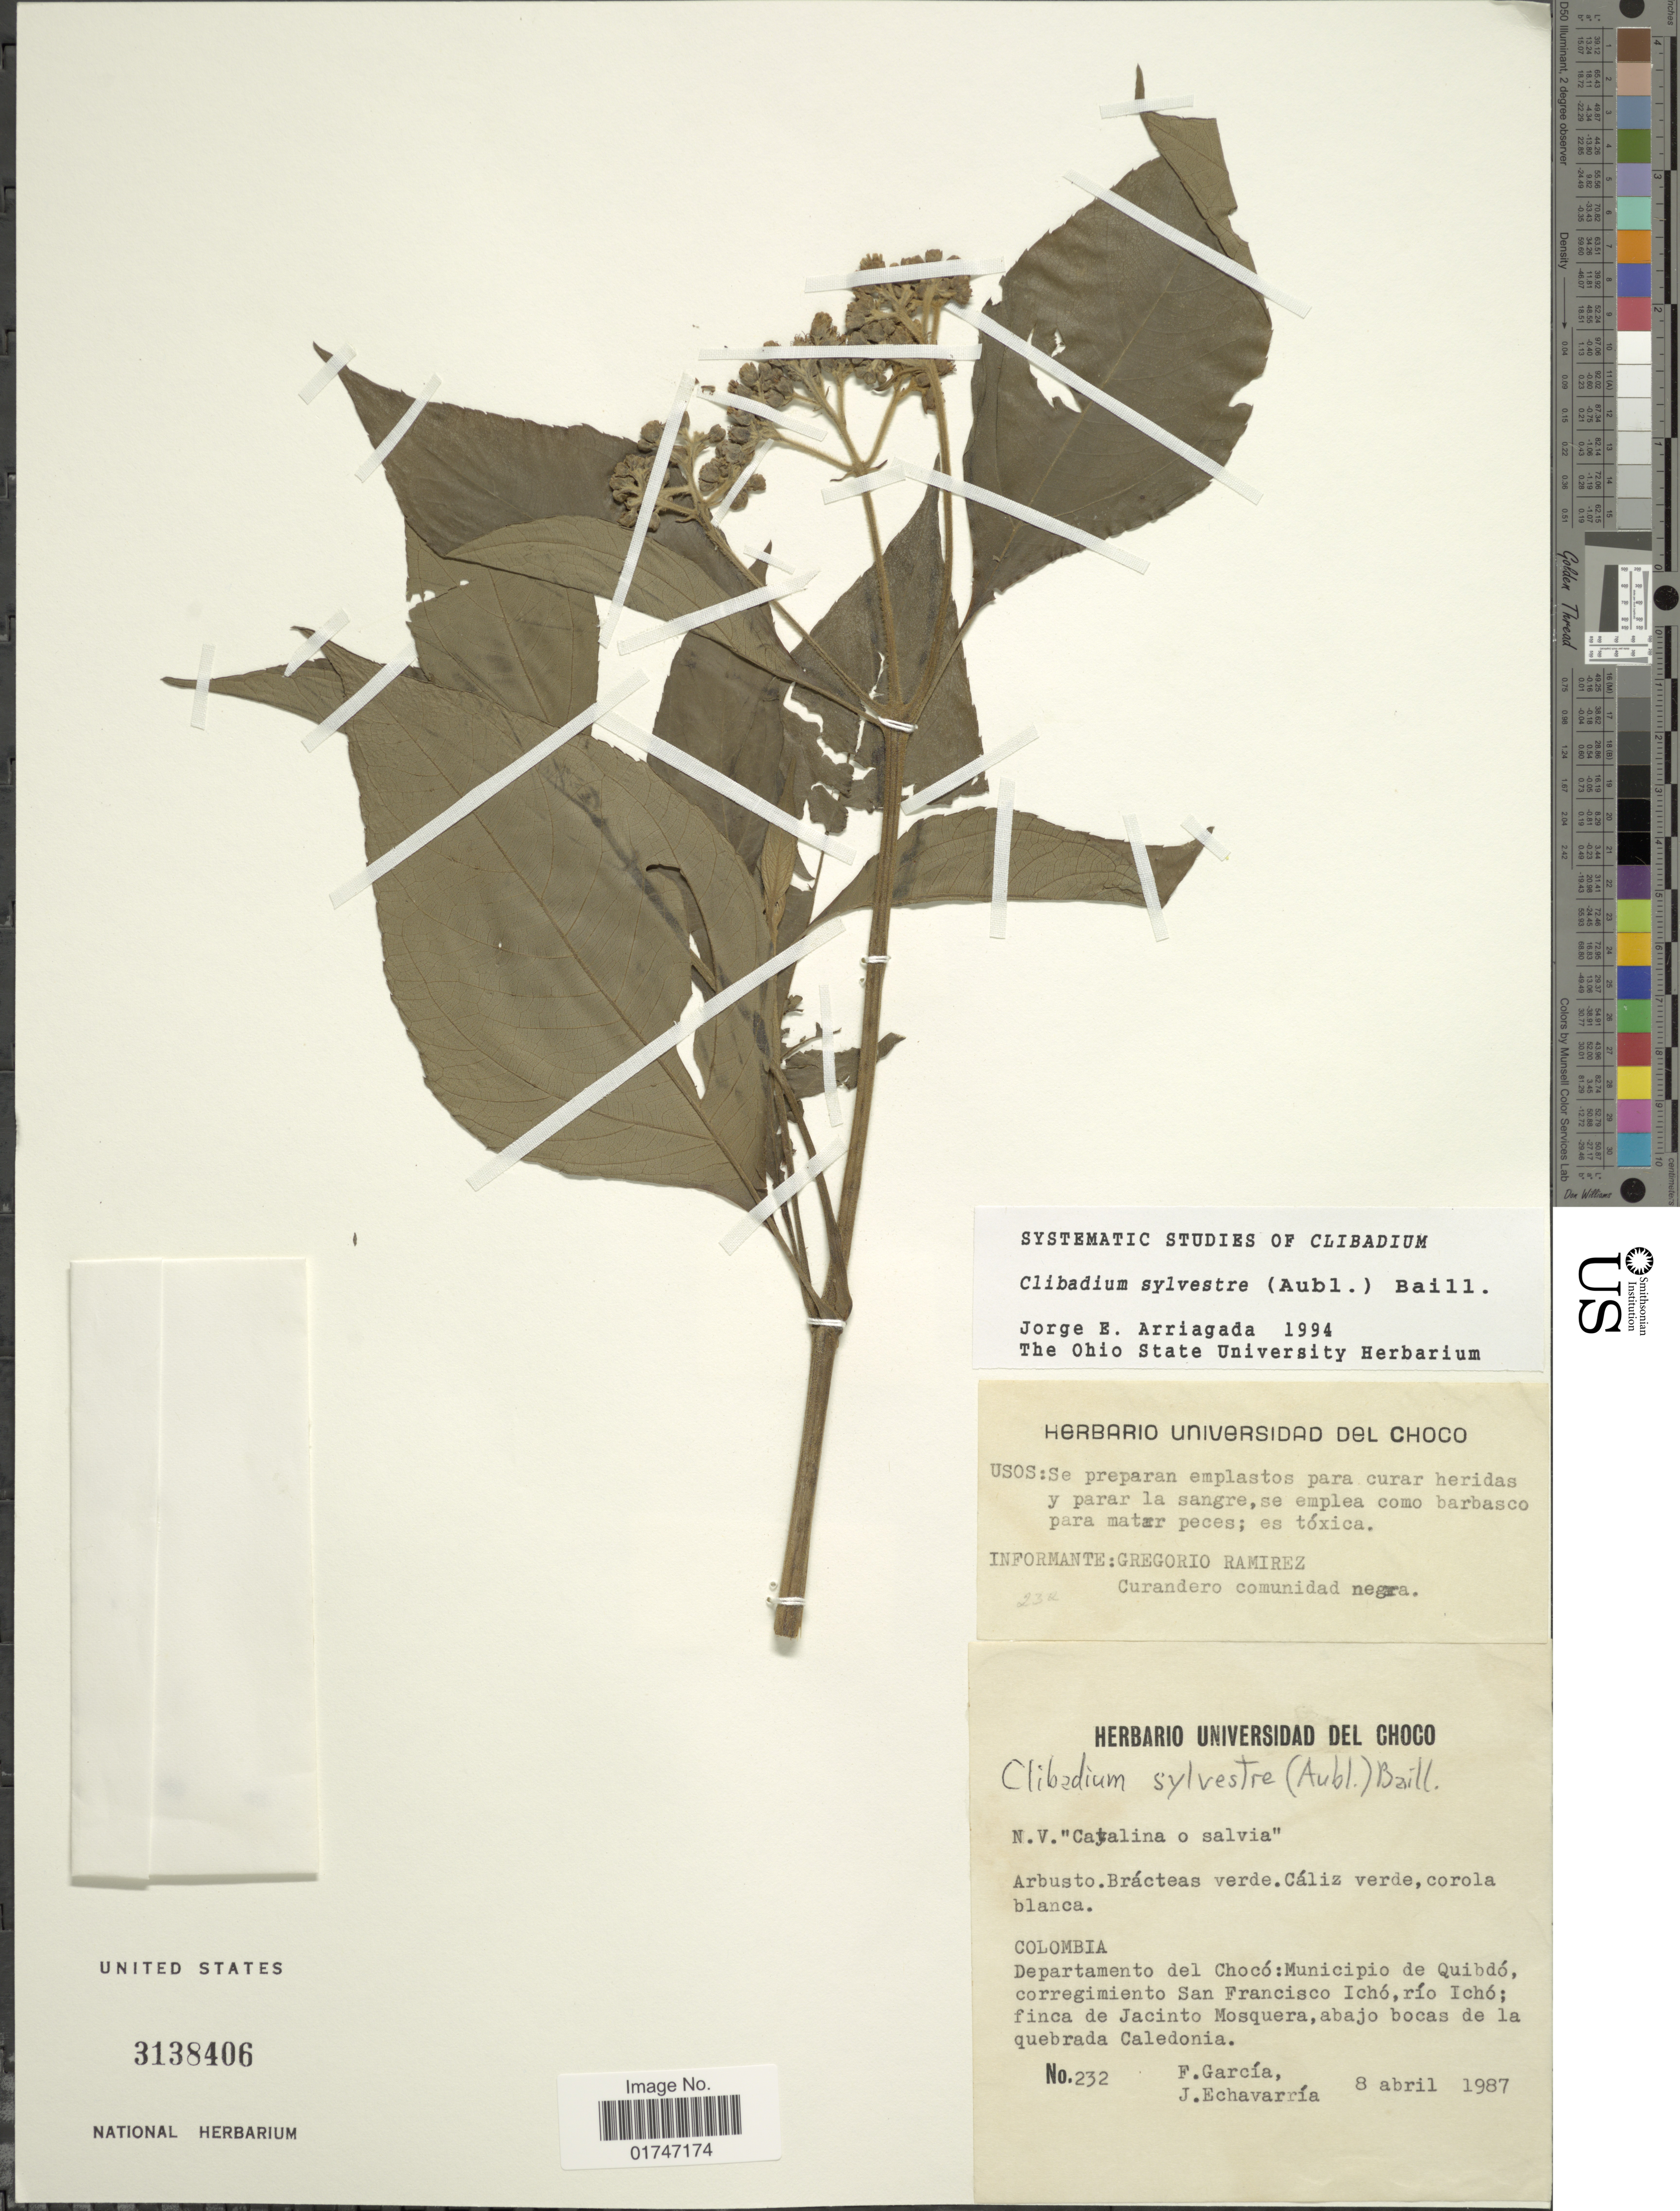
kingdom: Plantae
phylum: Tracheophyta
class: Magnoliopsida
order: Asterales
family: Asteraceae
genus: Clibadium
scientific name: Clibadium sylvestre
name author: (Aubl.) Baill.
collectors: F. Garcia & J. Echavarría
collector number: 232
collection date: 1987-04-08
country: Colombia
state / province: Chocó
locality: Colombia. Departamento del Chocó: Municipio de Quibdó, corregimiento San Francisco Ichó, río Ichó; finca de Jacinto Mosquera, abajo bocas de la quebrada Caledonia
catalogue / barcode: US 3138406